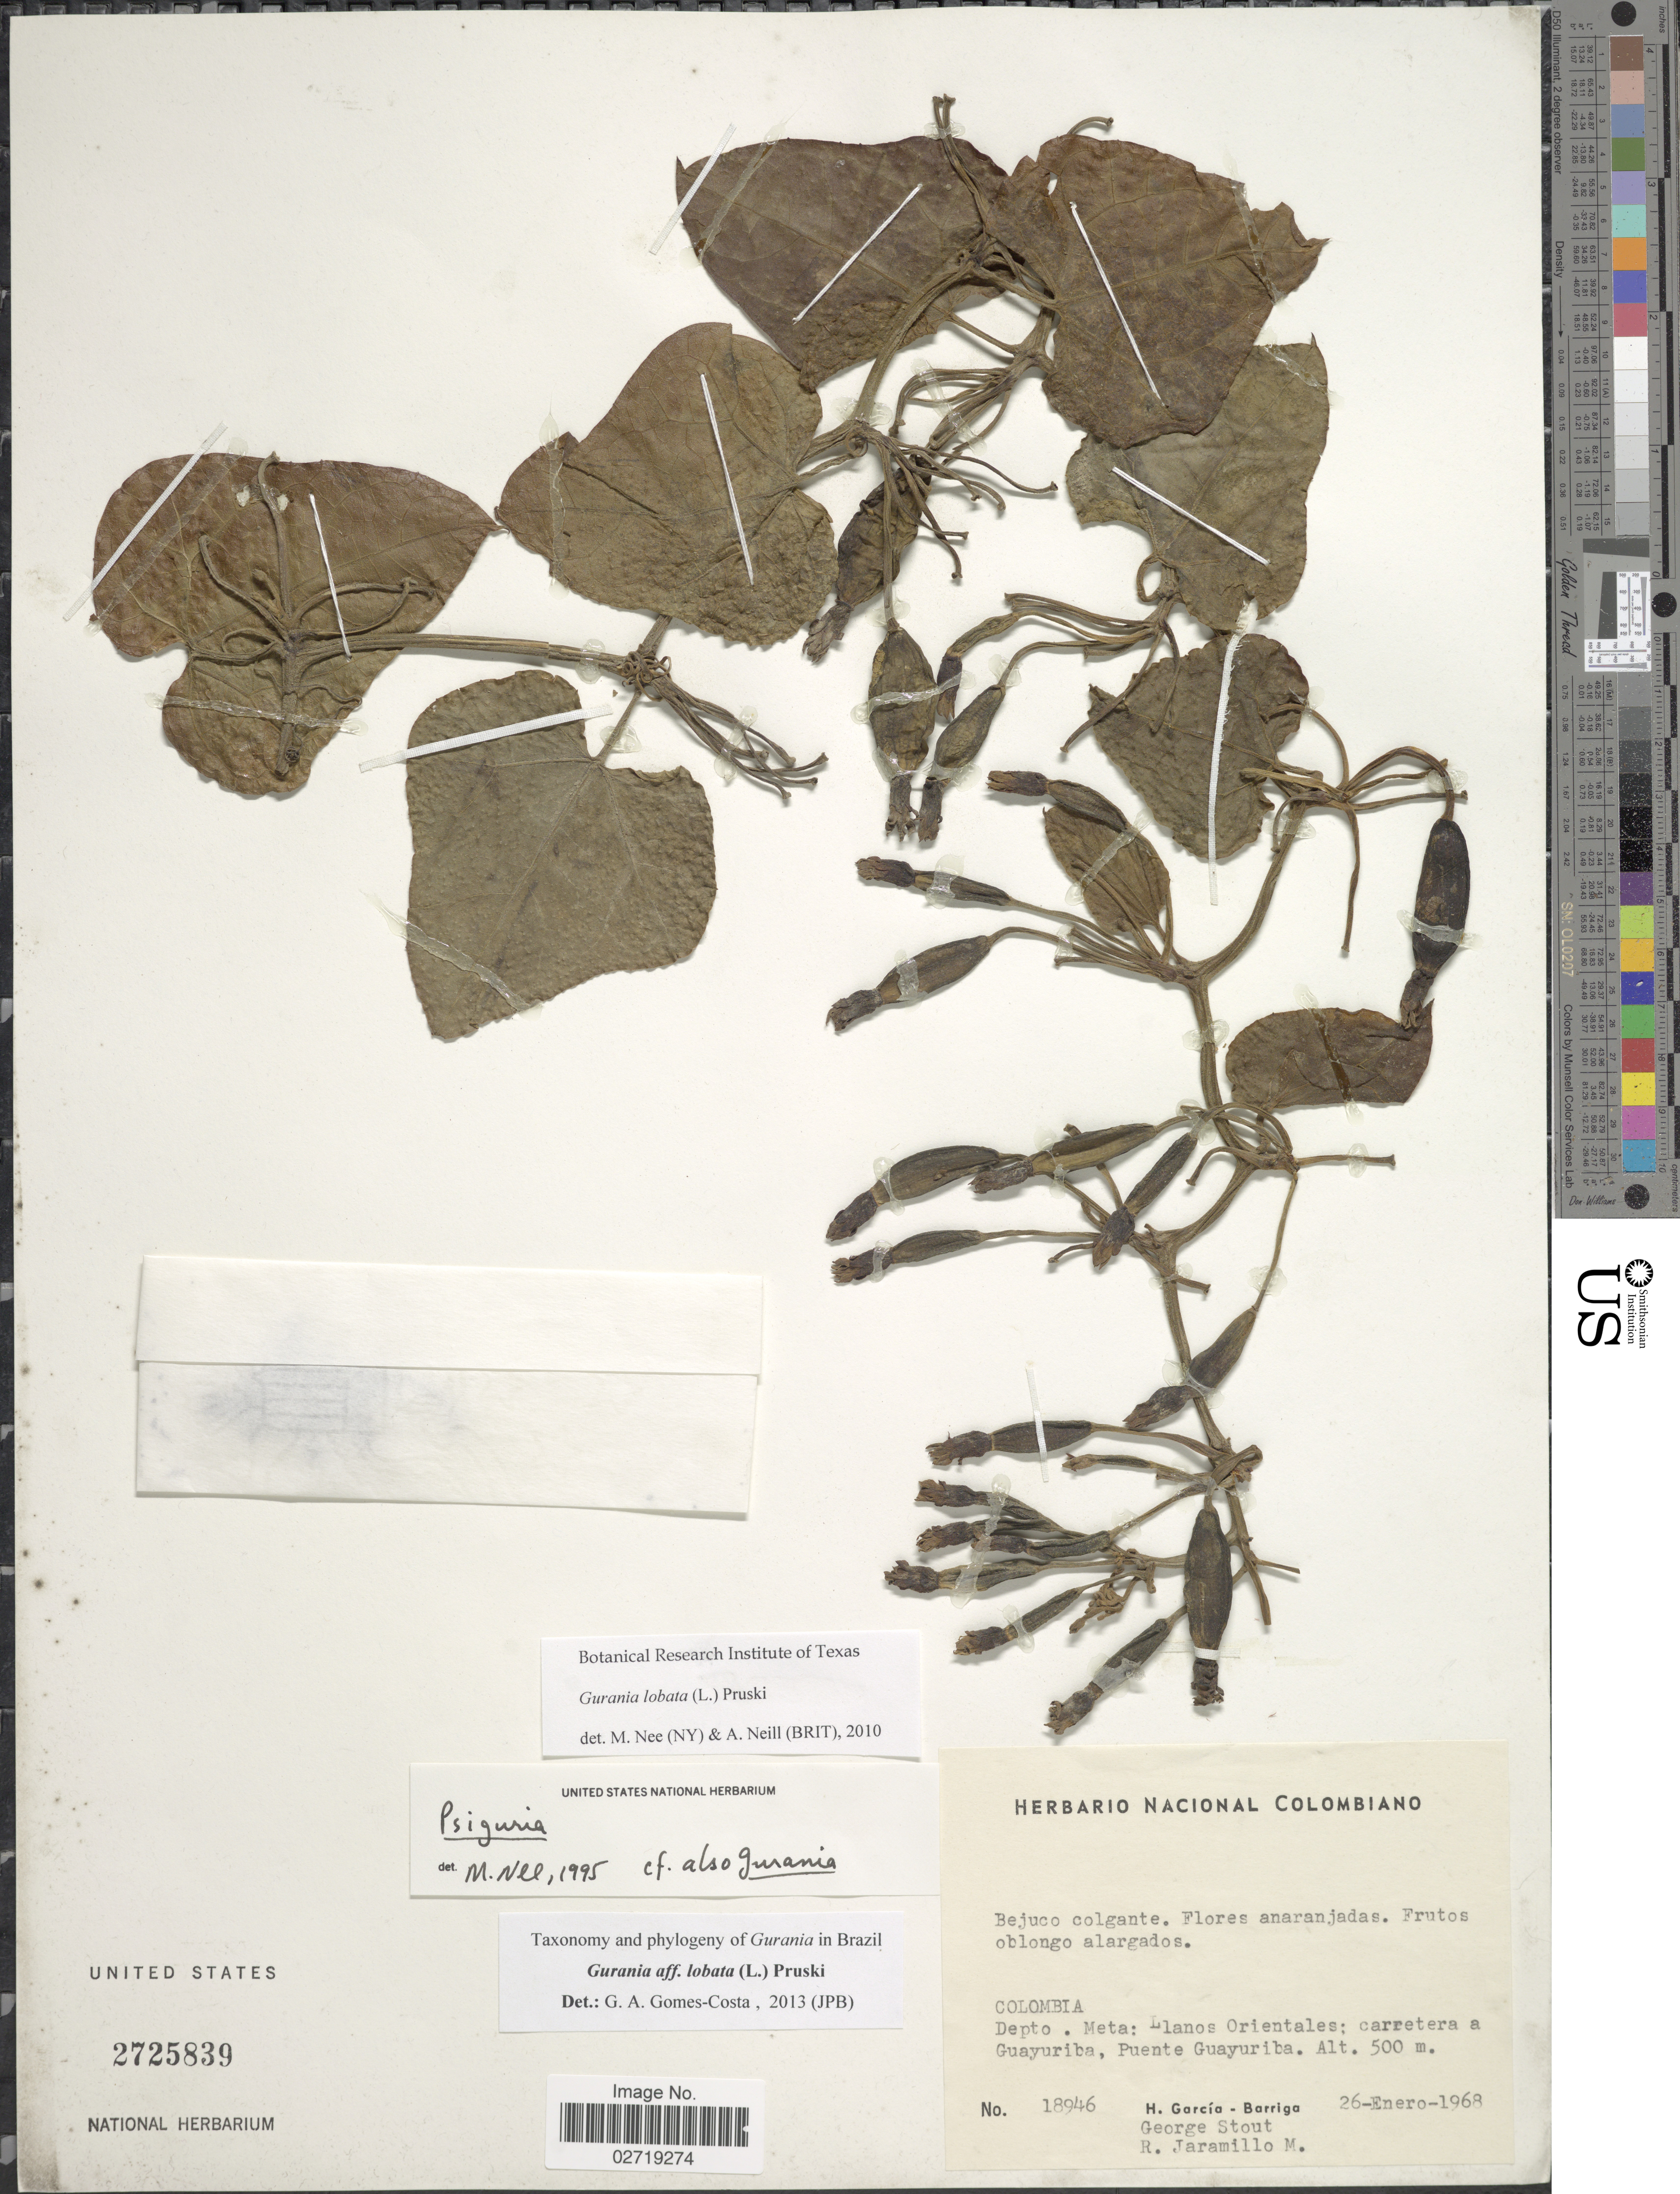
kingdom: Plantae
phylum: Tracheophyta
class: Magnoliopsida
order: Cucurbitales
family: Cucurbitaceae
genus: Gurania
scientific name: Gurania lobata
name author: (L.) Pruski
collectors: H. García Barriga, G. Stout & R. Jaramillo M.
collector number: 18946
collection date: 1968-01-26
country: Colombia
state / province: Meta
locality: Llanos Orientales; carretera a Guayuriba, Puente Guayuriba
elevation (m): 500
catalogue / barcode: US 2725839